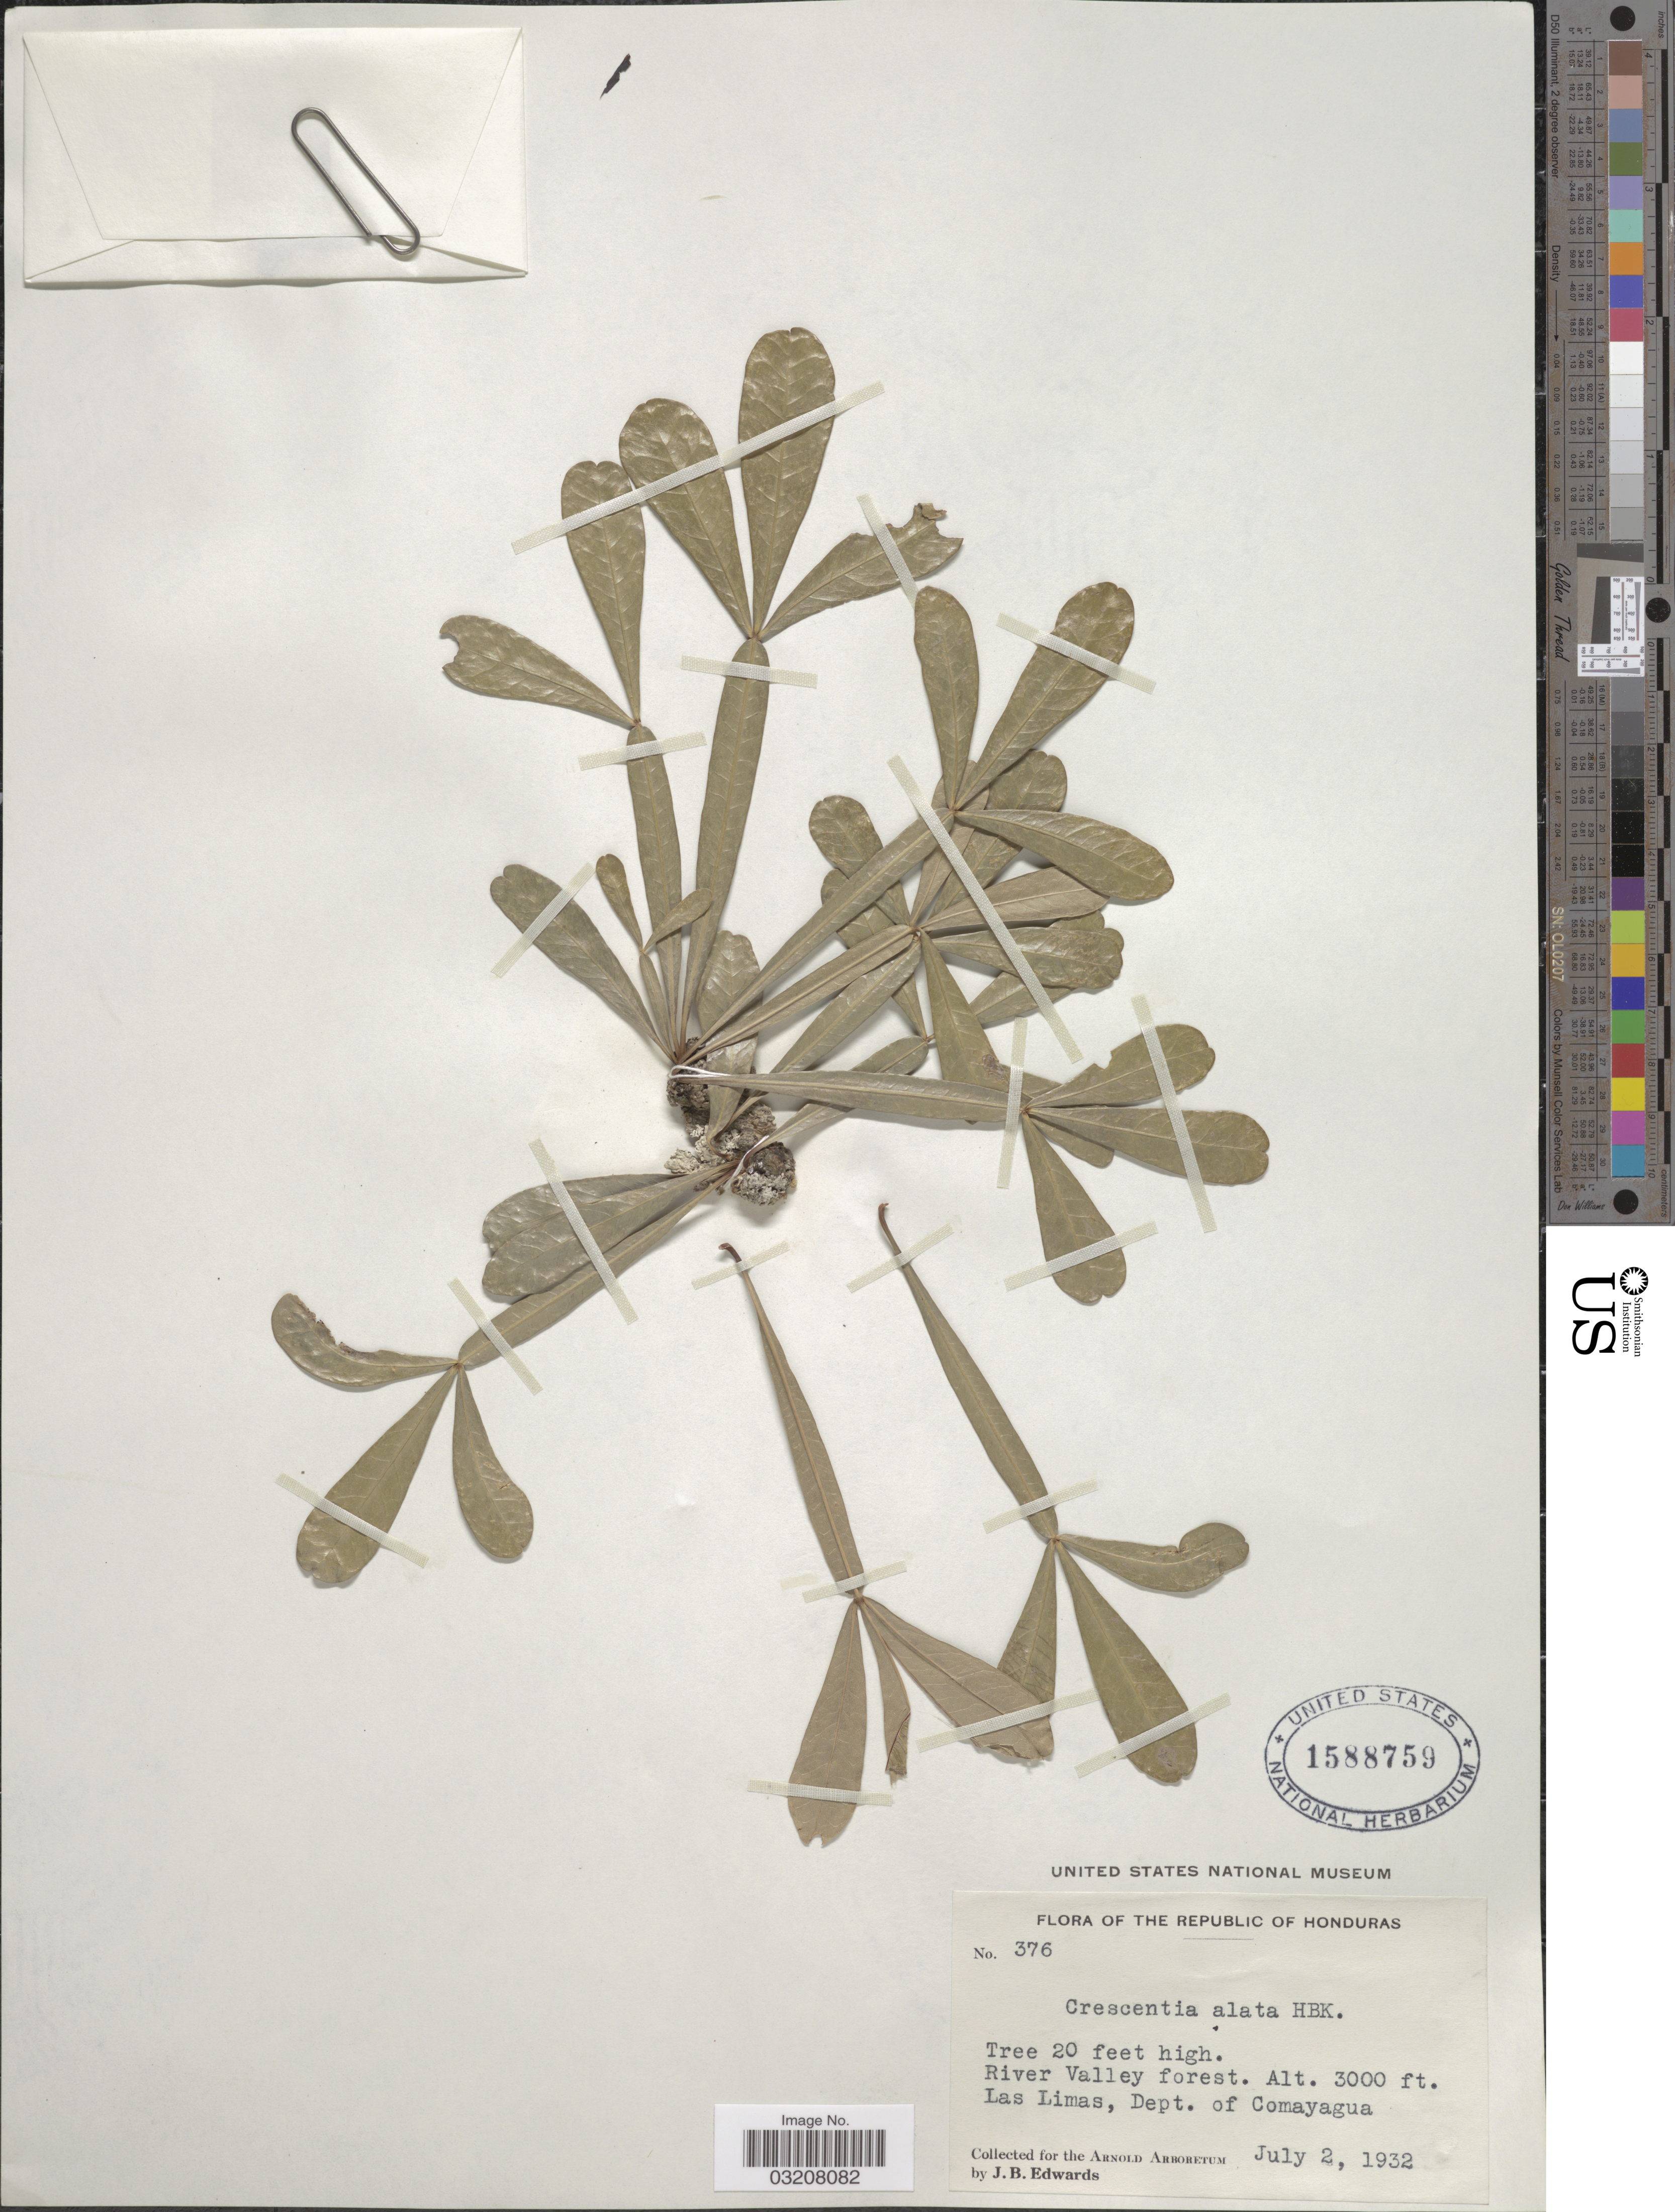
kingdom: Plantae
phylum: Tracheophyta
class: Magnoliopsida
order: Lamiales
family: Bignoniaceae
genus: Crescentia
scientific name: Crescentia alata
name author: Kunth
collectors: J. B. Edwards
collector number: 376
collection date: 1932-07-02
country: Honduras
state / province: Comayagua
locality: River Valley forest. Las Limas, Dept. of Comayagua.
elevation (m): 914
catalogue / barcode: US 1588759